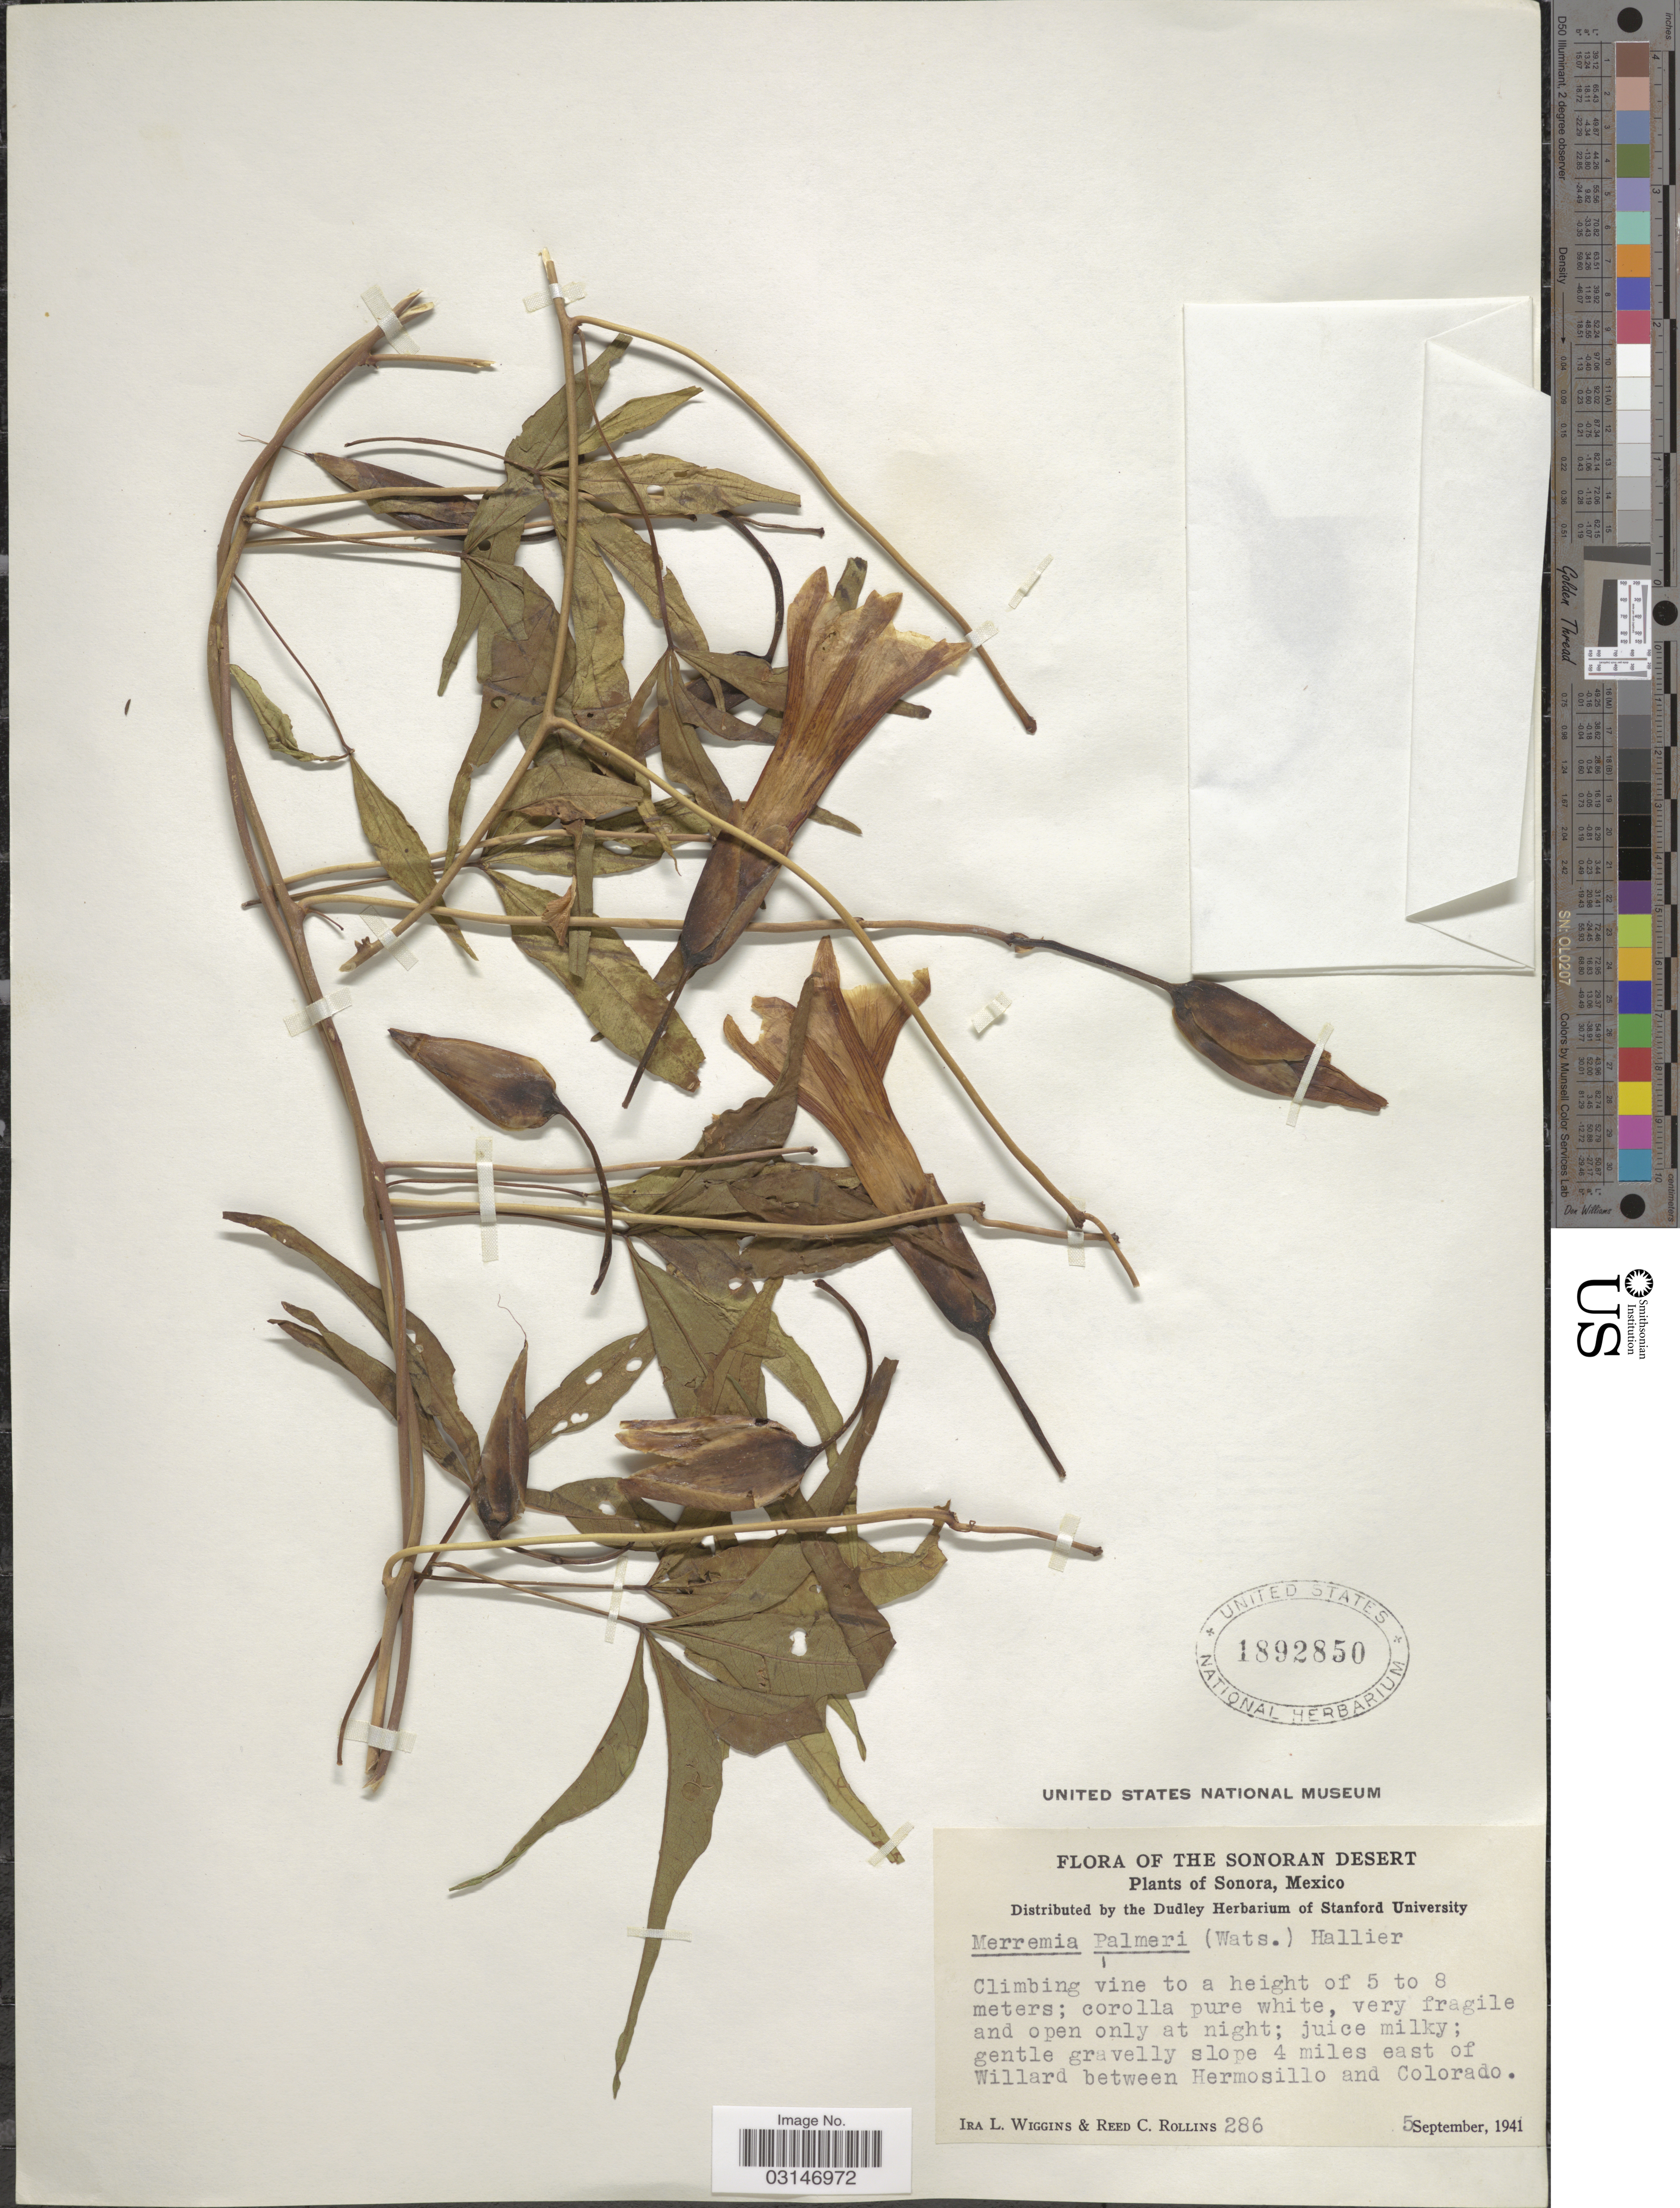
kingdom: Plantae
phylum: Tracheophyta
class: Magnoliopsida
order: Solanales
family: Convolvulaceae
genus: Distimake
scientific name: Distimake palmeri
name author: (S. Watson) A. R. Simões & Sim.-Bianch.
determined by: Strong, Mark T., (BOT), Smithsonian Institution - National Museum of Natural History (UNITED STATES)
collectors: I. L. Wiggins & R. C. Rollins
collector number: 286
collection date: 1941-09-05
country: Mexico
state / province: Sonora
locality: The Sonoran Desert, gentle gravelly slope 4 miles east of Willard between Hermosillo and Colorado.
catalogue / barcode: US 1892850